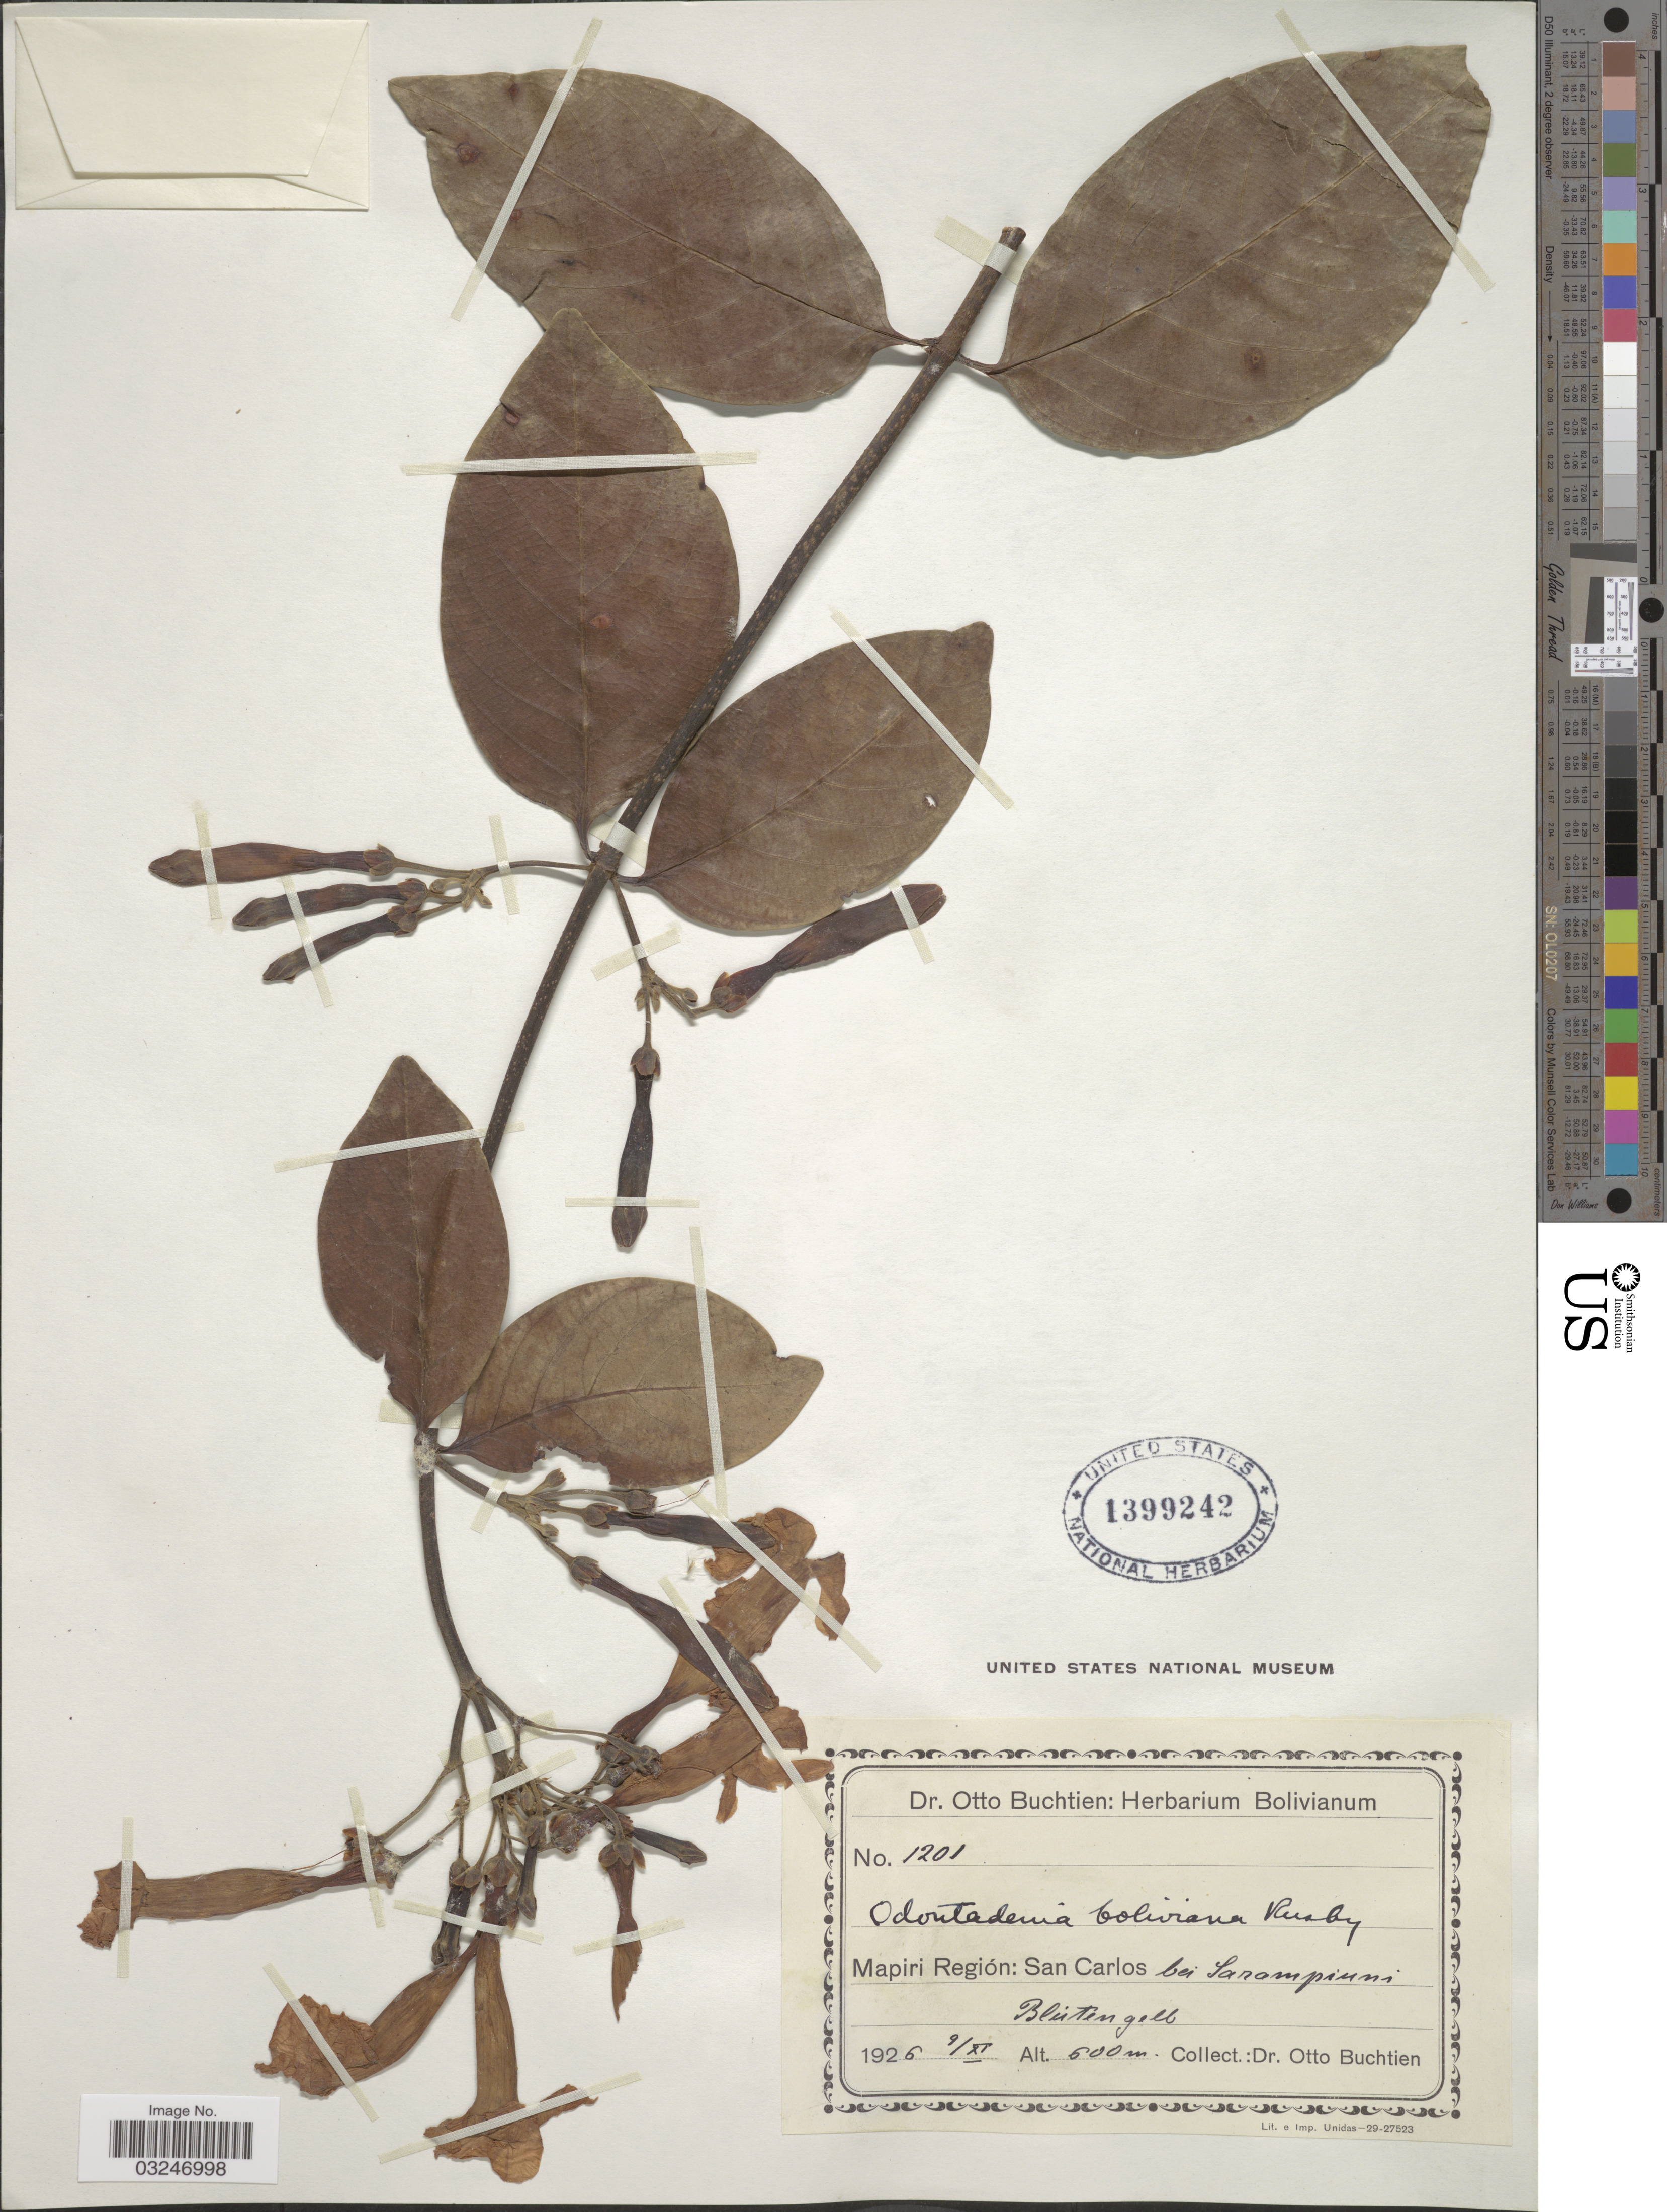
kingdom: Plantae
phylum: Tracheophyta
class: Magnoliopsida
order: Gentianales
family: Apocynaceae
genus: Odontadenia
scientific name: Odontadenia puncticulosa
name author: (Rich.) Pulle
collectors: O. Buchtien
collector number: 1201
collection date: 1926-11-09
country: Bolivia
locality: Mapiri Región: San Carlos bei Sarampiuni.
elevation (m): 600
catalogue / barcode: US 1399242